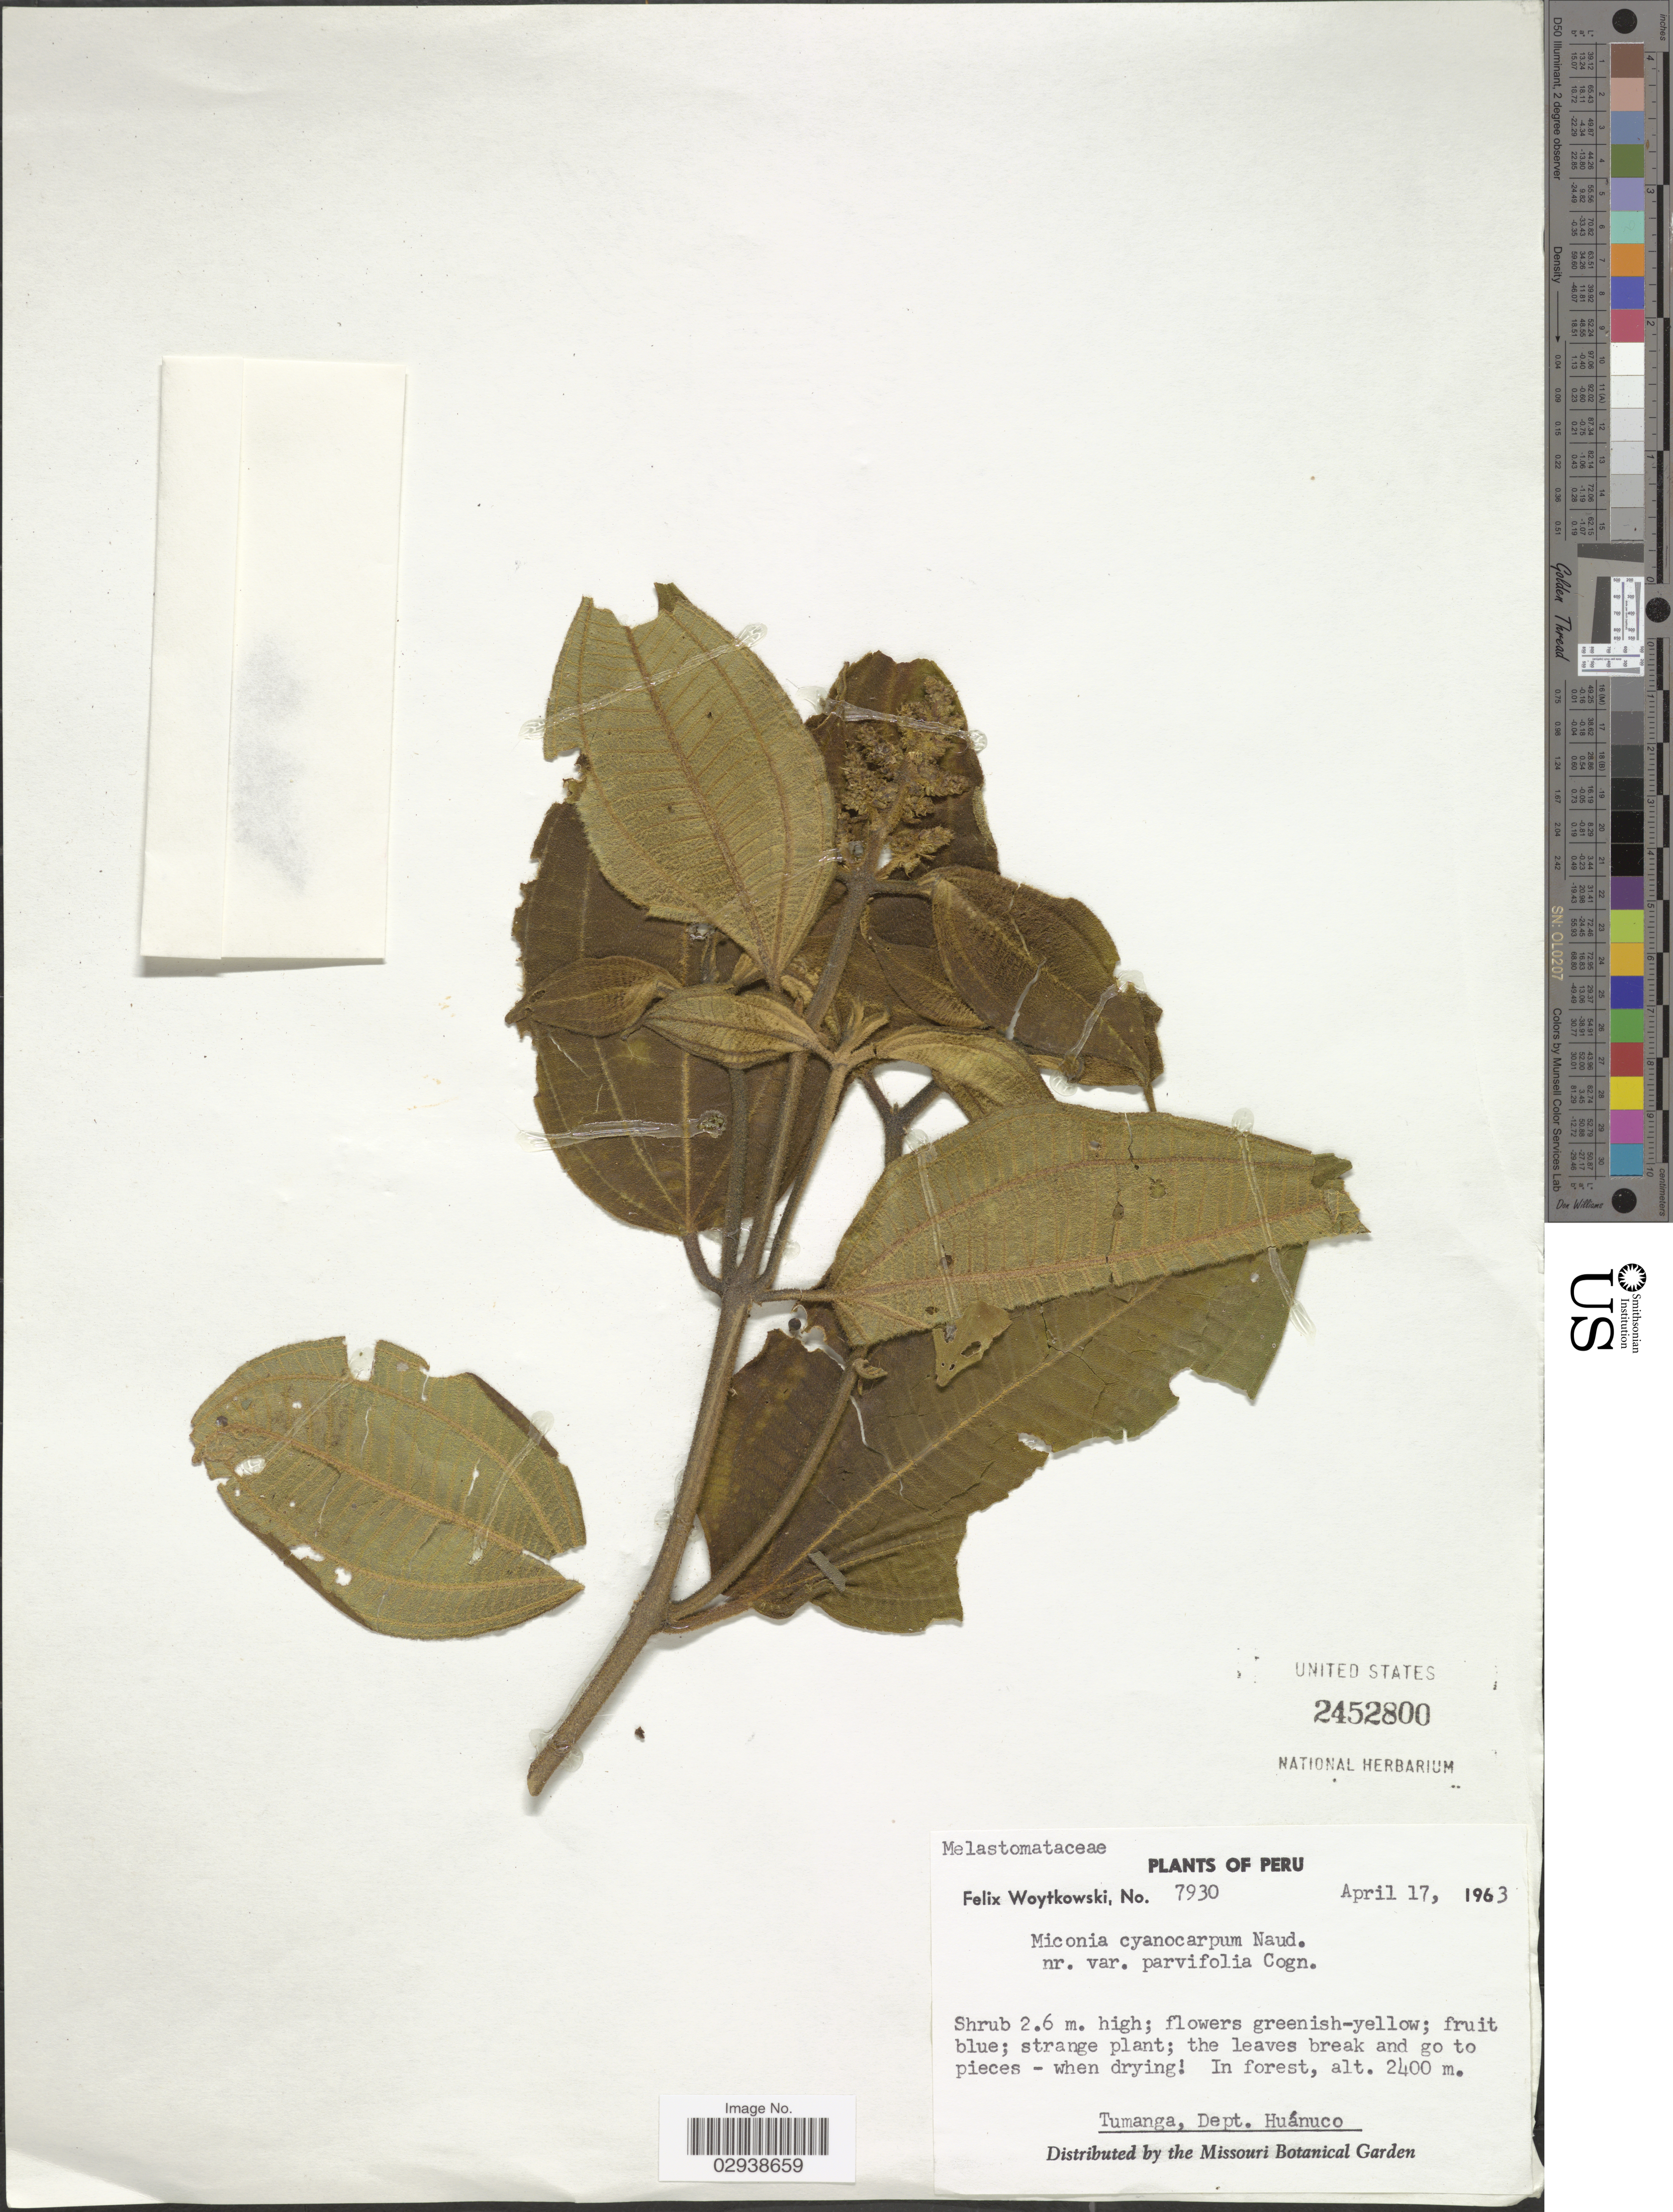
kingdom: Plantae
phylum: Tracheophyta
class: Magnoliopsida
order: Myrtales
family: Melastomataceae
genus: Miconia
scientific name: Miconia cyanocarpa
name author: Naudin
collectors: F. Woytkowski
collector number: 7930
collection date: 1963-04-17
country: Peru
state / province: Huánuco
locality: Tumanga, Dept. Huánuco.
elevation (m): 2400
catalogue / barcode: US 2452800